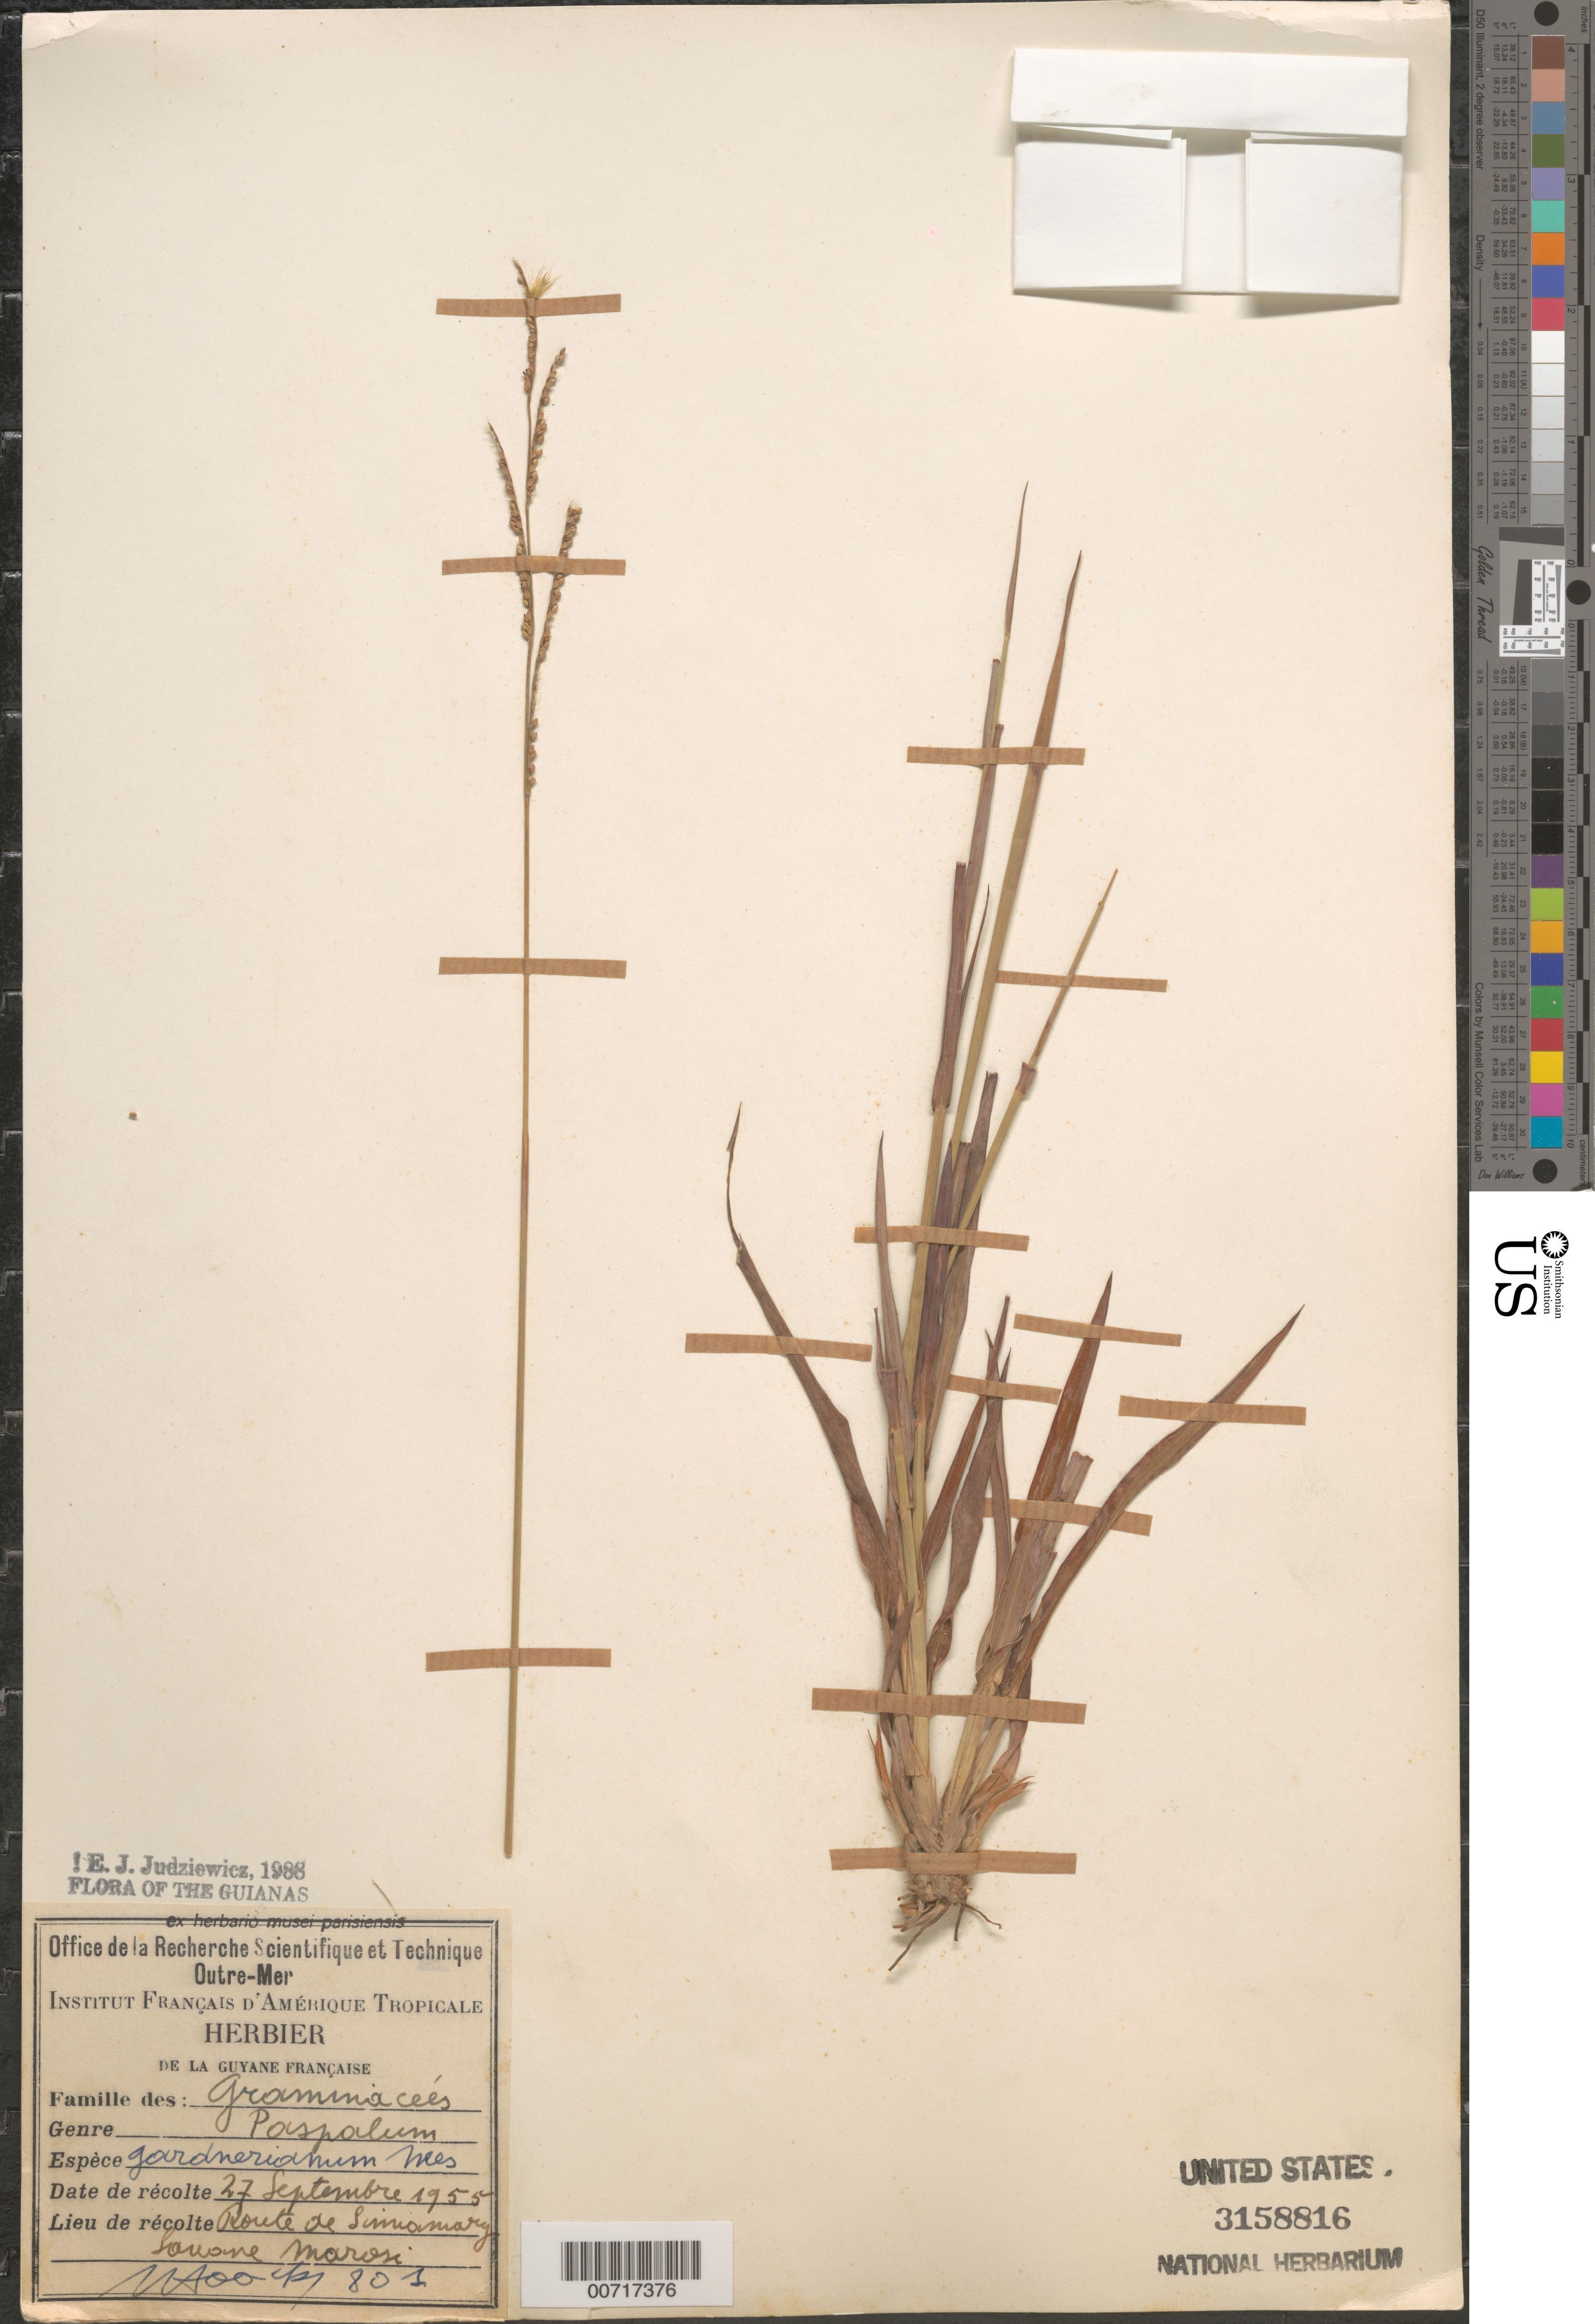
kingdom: Plantae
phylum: Tracheophyta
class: Liliopsida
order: Poales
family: Poaceae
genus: Paspalum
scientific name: Paspalum gardnerianum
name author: Nees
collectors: J. Hoock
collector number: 801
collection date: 1955-09-27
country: French Guiana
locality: Guianas. Guyane Française. Route de Sinnamary. Savane Marosi.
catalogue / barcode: US 3158816